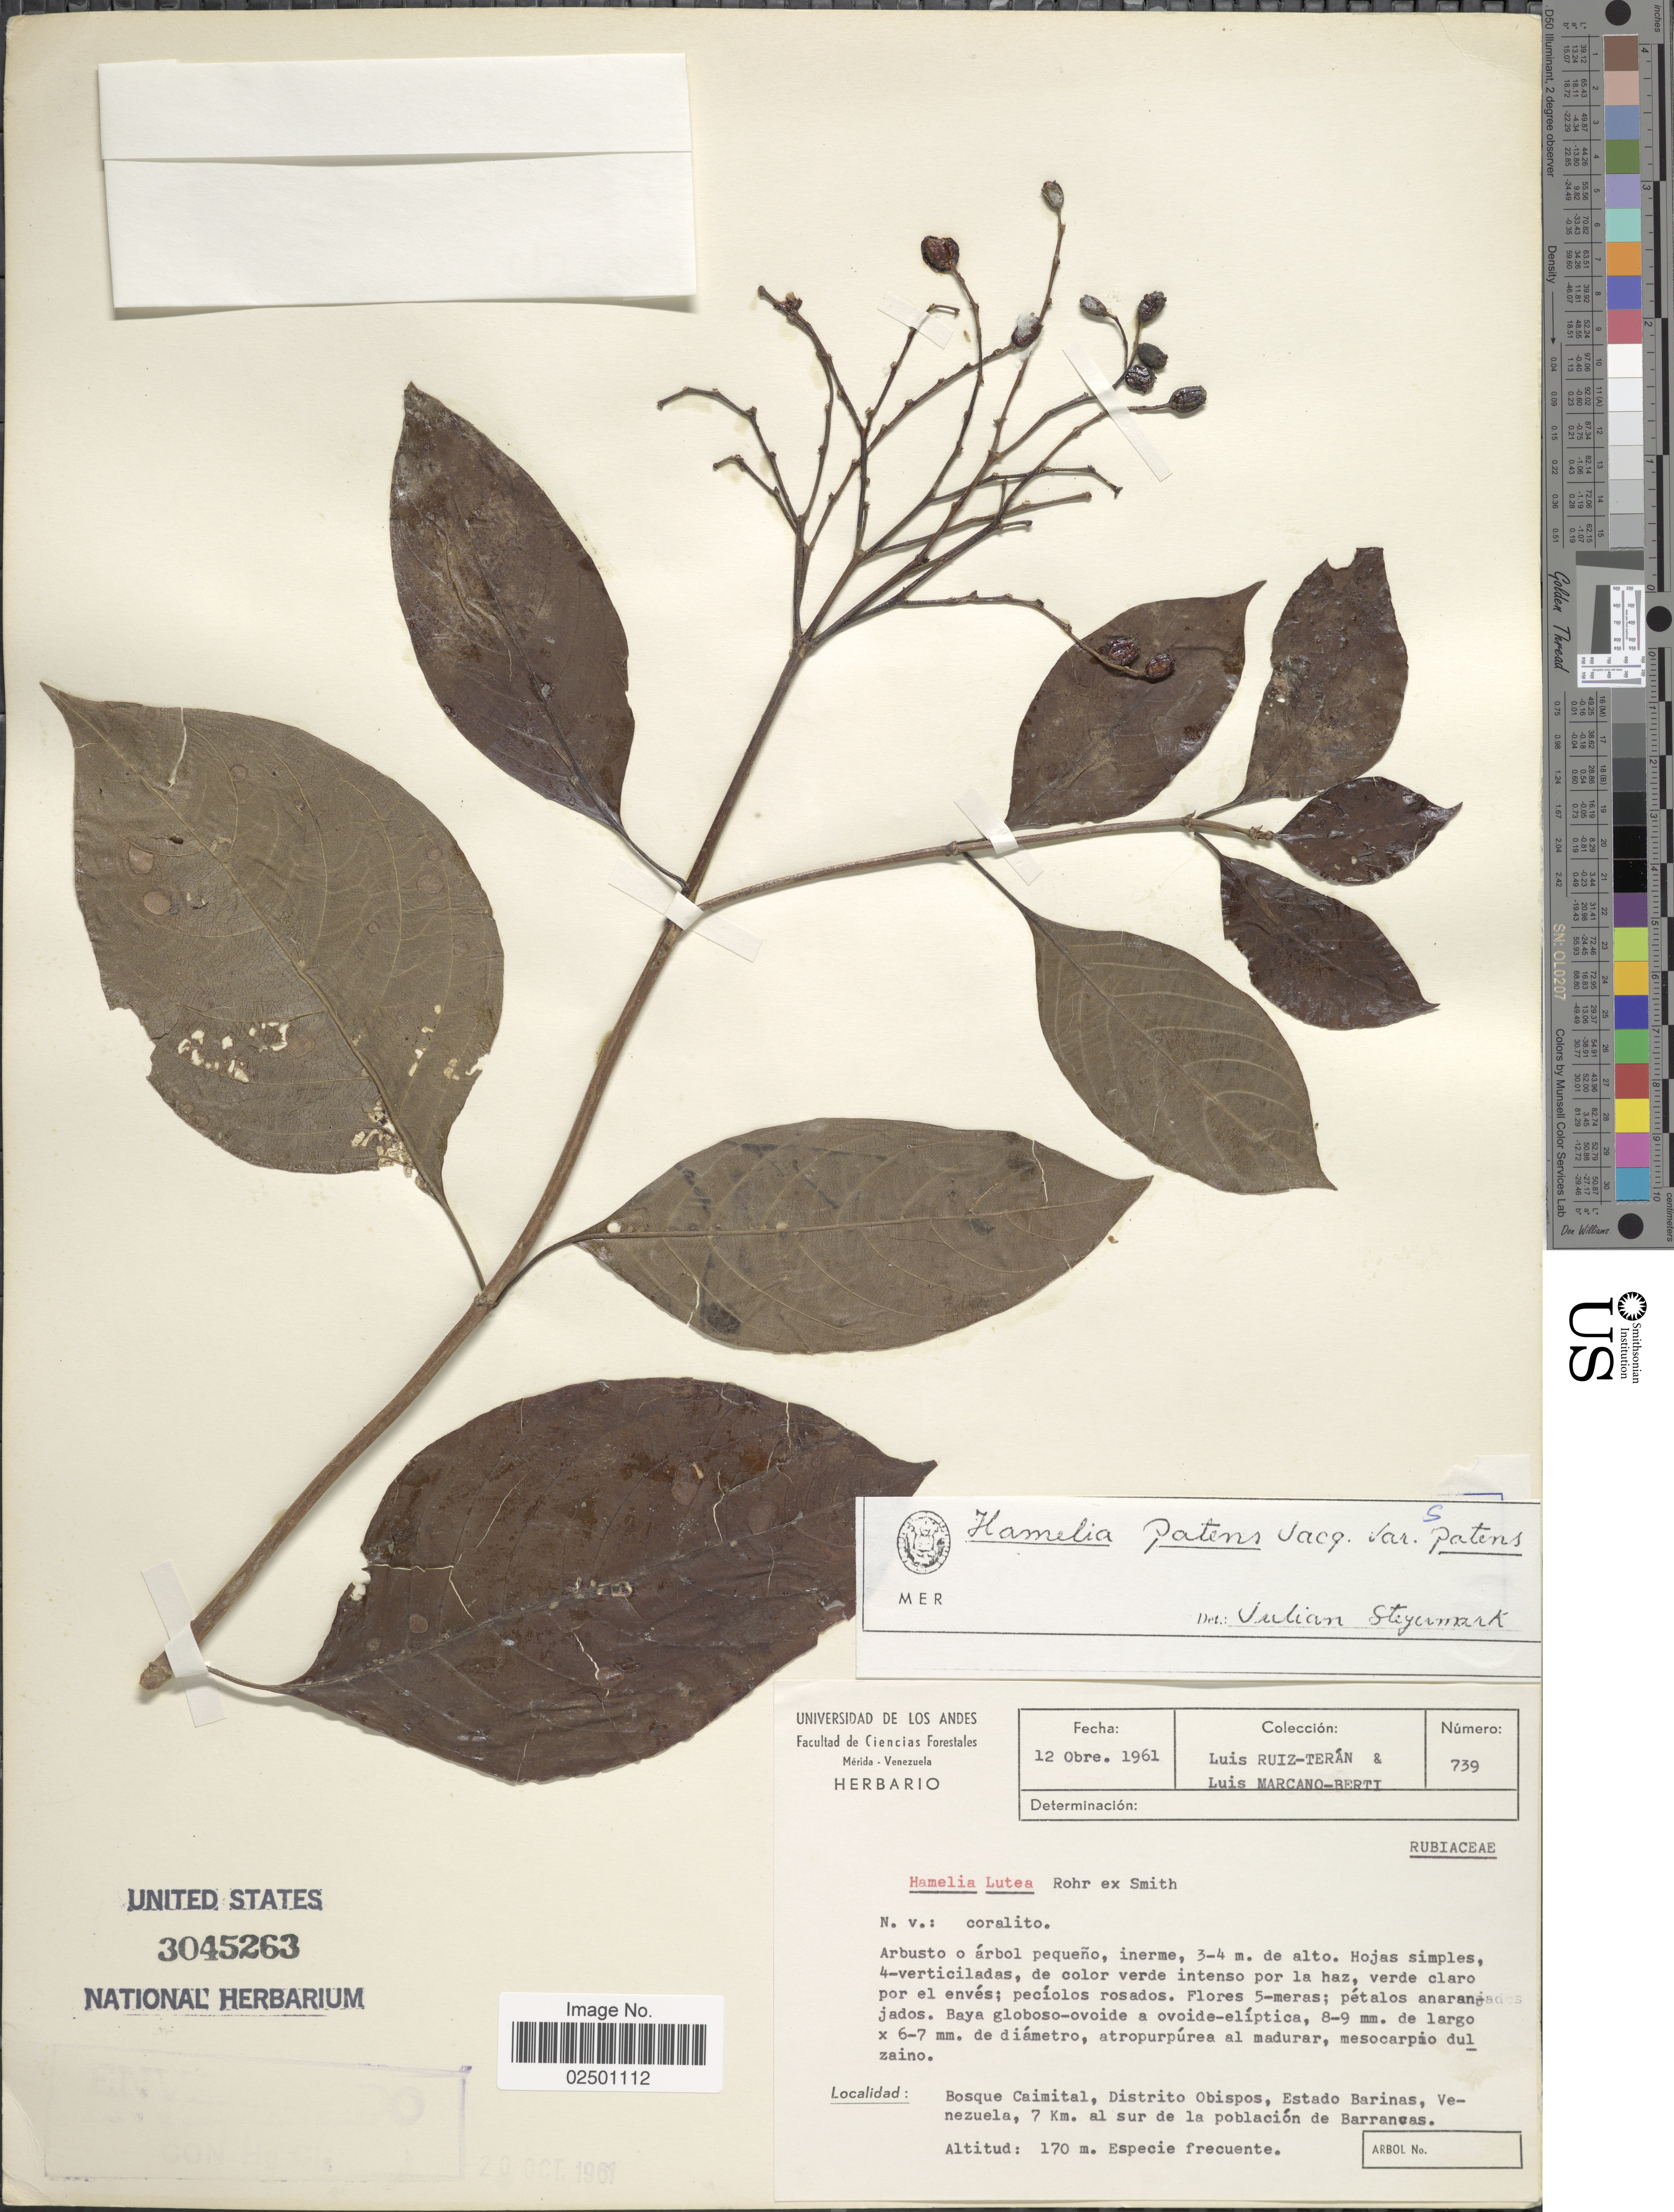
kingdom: Plantae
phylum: Tracheophyta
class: Magnoliopsida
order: Gentianales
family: Rubiaceae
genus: Hamelia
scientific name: Hamelia patens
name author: Jacq.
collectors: L. Teran & L. Marcano-Berti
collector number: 739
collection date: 1961-10-12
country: Venezuela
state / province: Barinas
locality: Bosque Caimital, Distrito Obispos, Estado Barinas, Venezuela, 7 Km. al sur de la poblacion de Barrancas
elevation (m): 170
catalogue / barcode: US 3045263